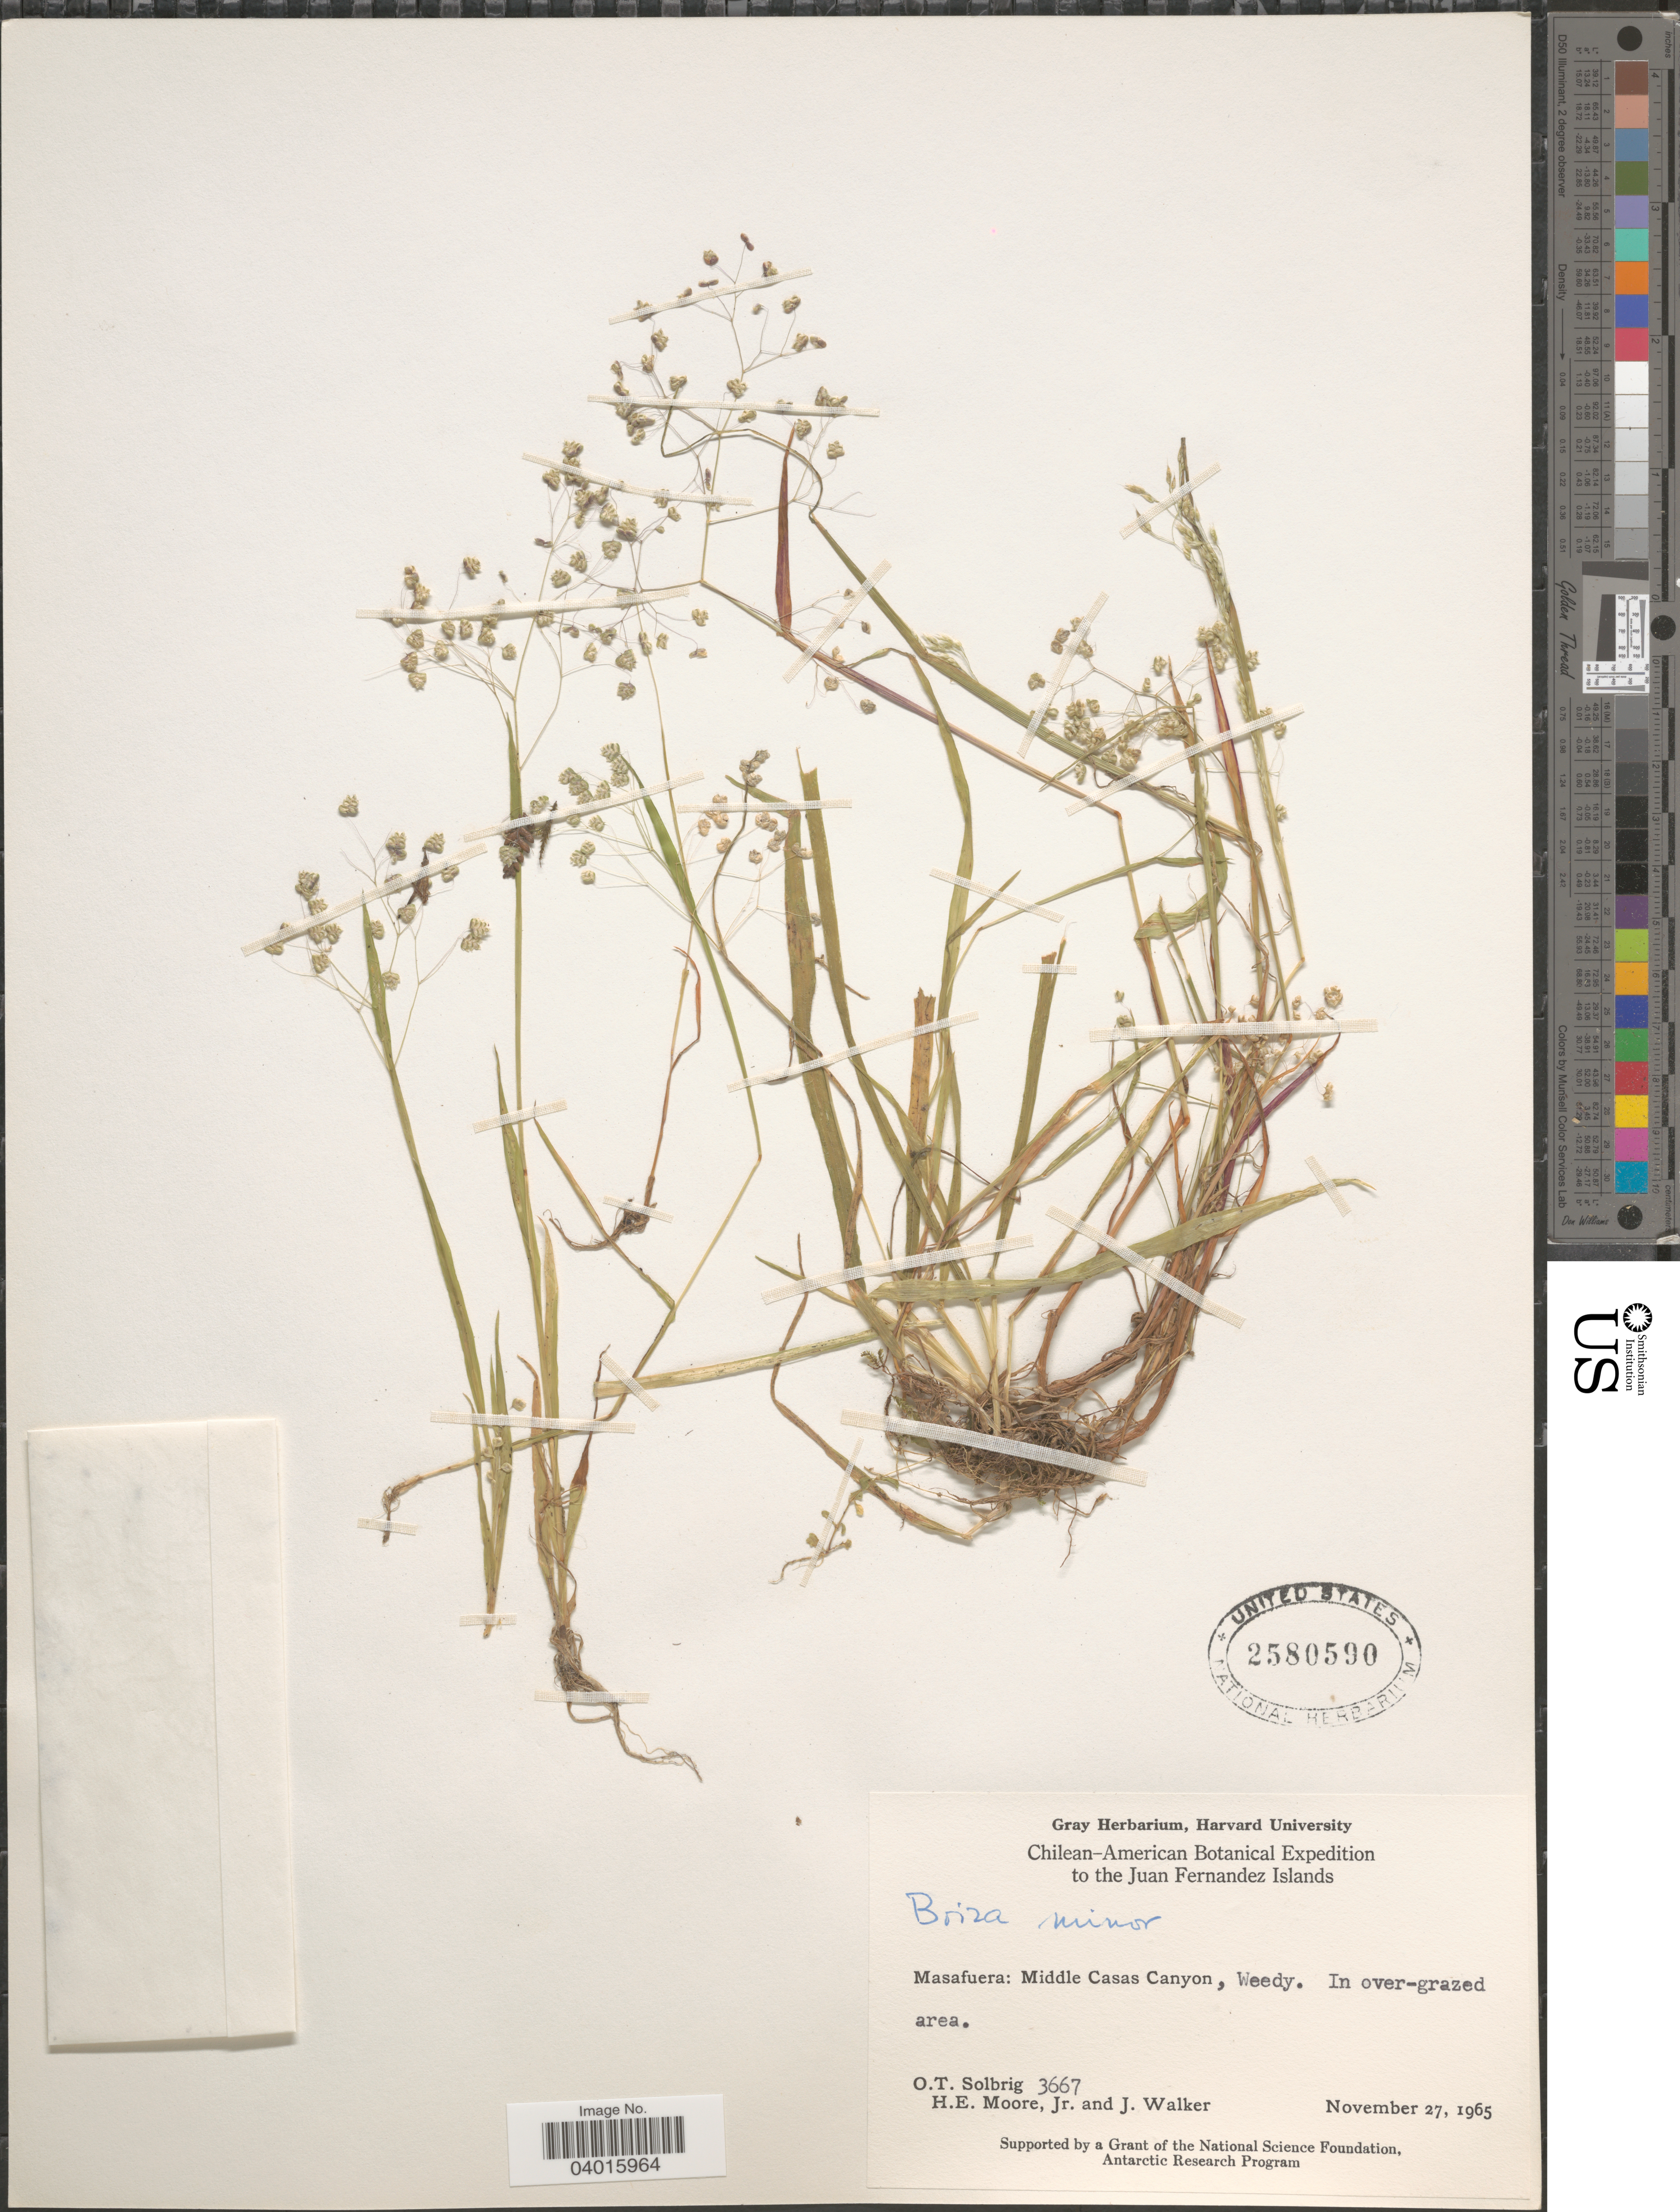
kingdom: Plantae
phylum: Tracheophyta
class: Liliopsida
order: Poales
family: Poaceae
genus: Briza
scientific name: Briza minor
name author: L.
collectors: O. T. Solbrig, H. Moore & J. Walker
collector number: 3667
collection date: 1965-11-27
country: Chile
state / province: Valparaíso (V)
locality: The Juan Fernandez Islands. Masafuera: Middle Casas Canyon.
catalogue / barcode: US 2580590